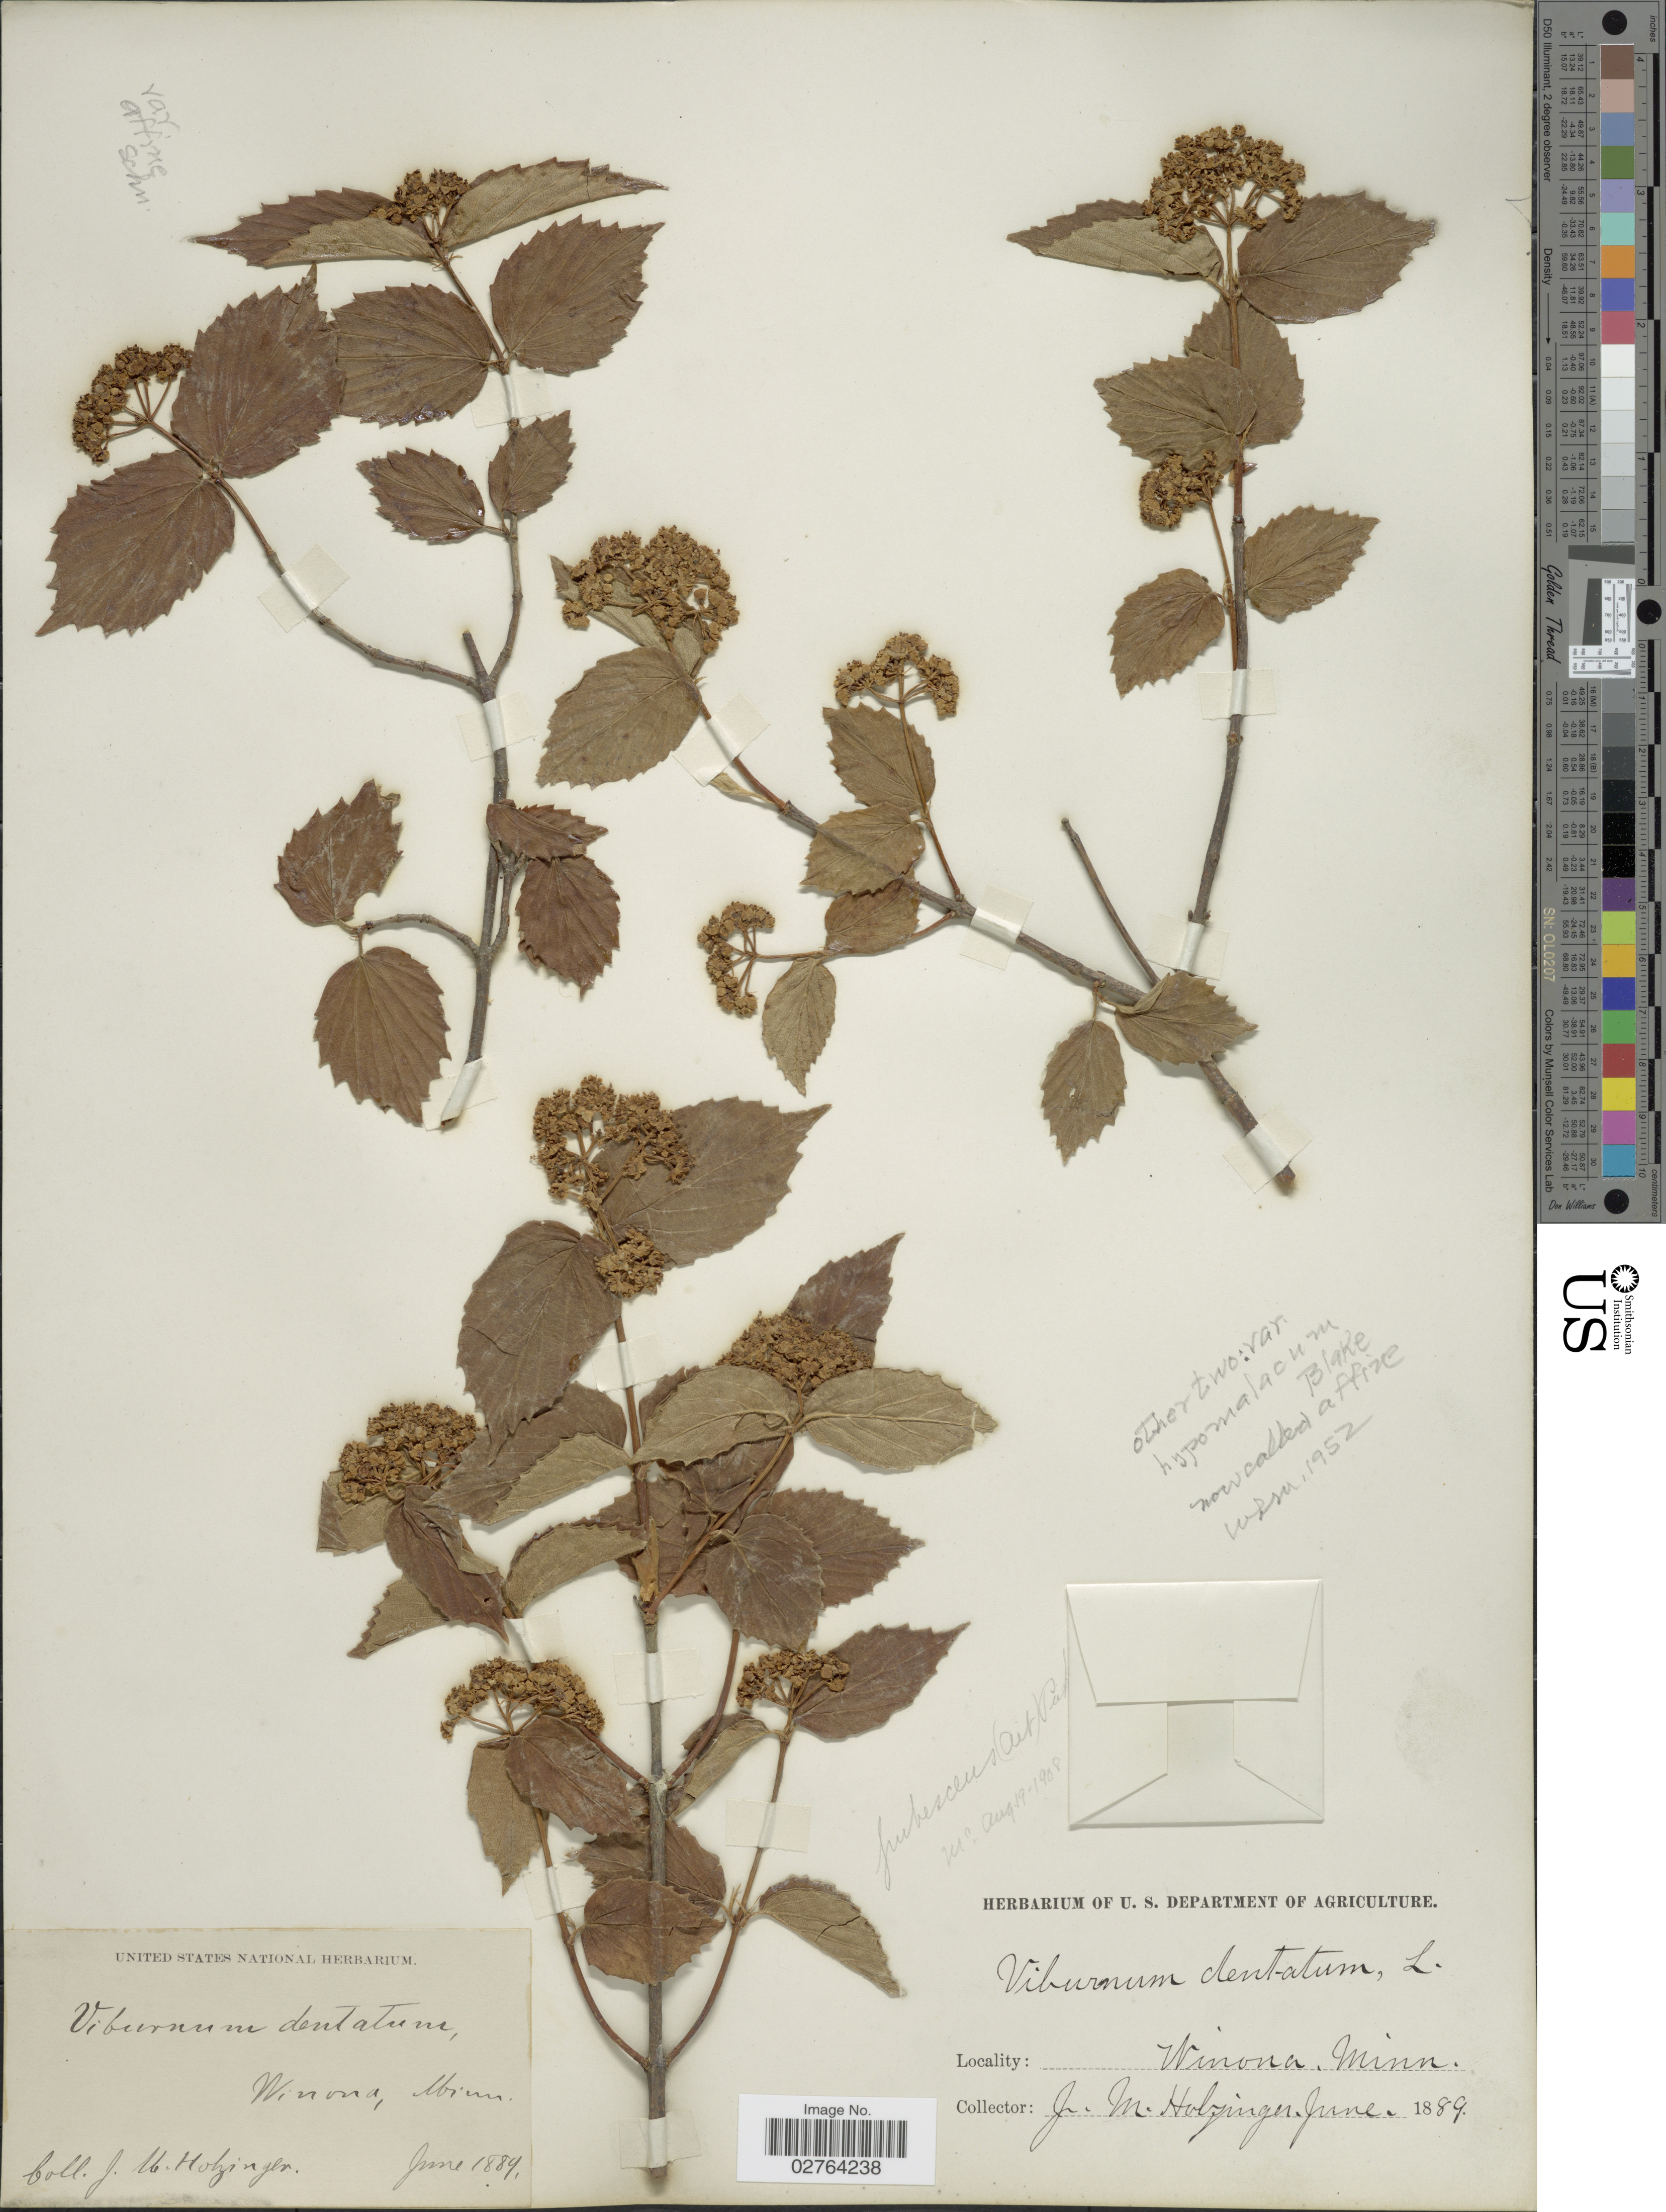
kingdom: Plantae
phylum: Tracheophyta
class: Magnoliopsida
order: Dipsacales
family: Viburnaceae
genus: Viburnum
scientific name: Viburnum rafinesqueanum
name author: Schult.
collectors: J. M. Holzinger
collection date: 1889-06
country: United States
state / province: Minnesota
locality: Winona, Minn.